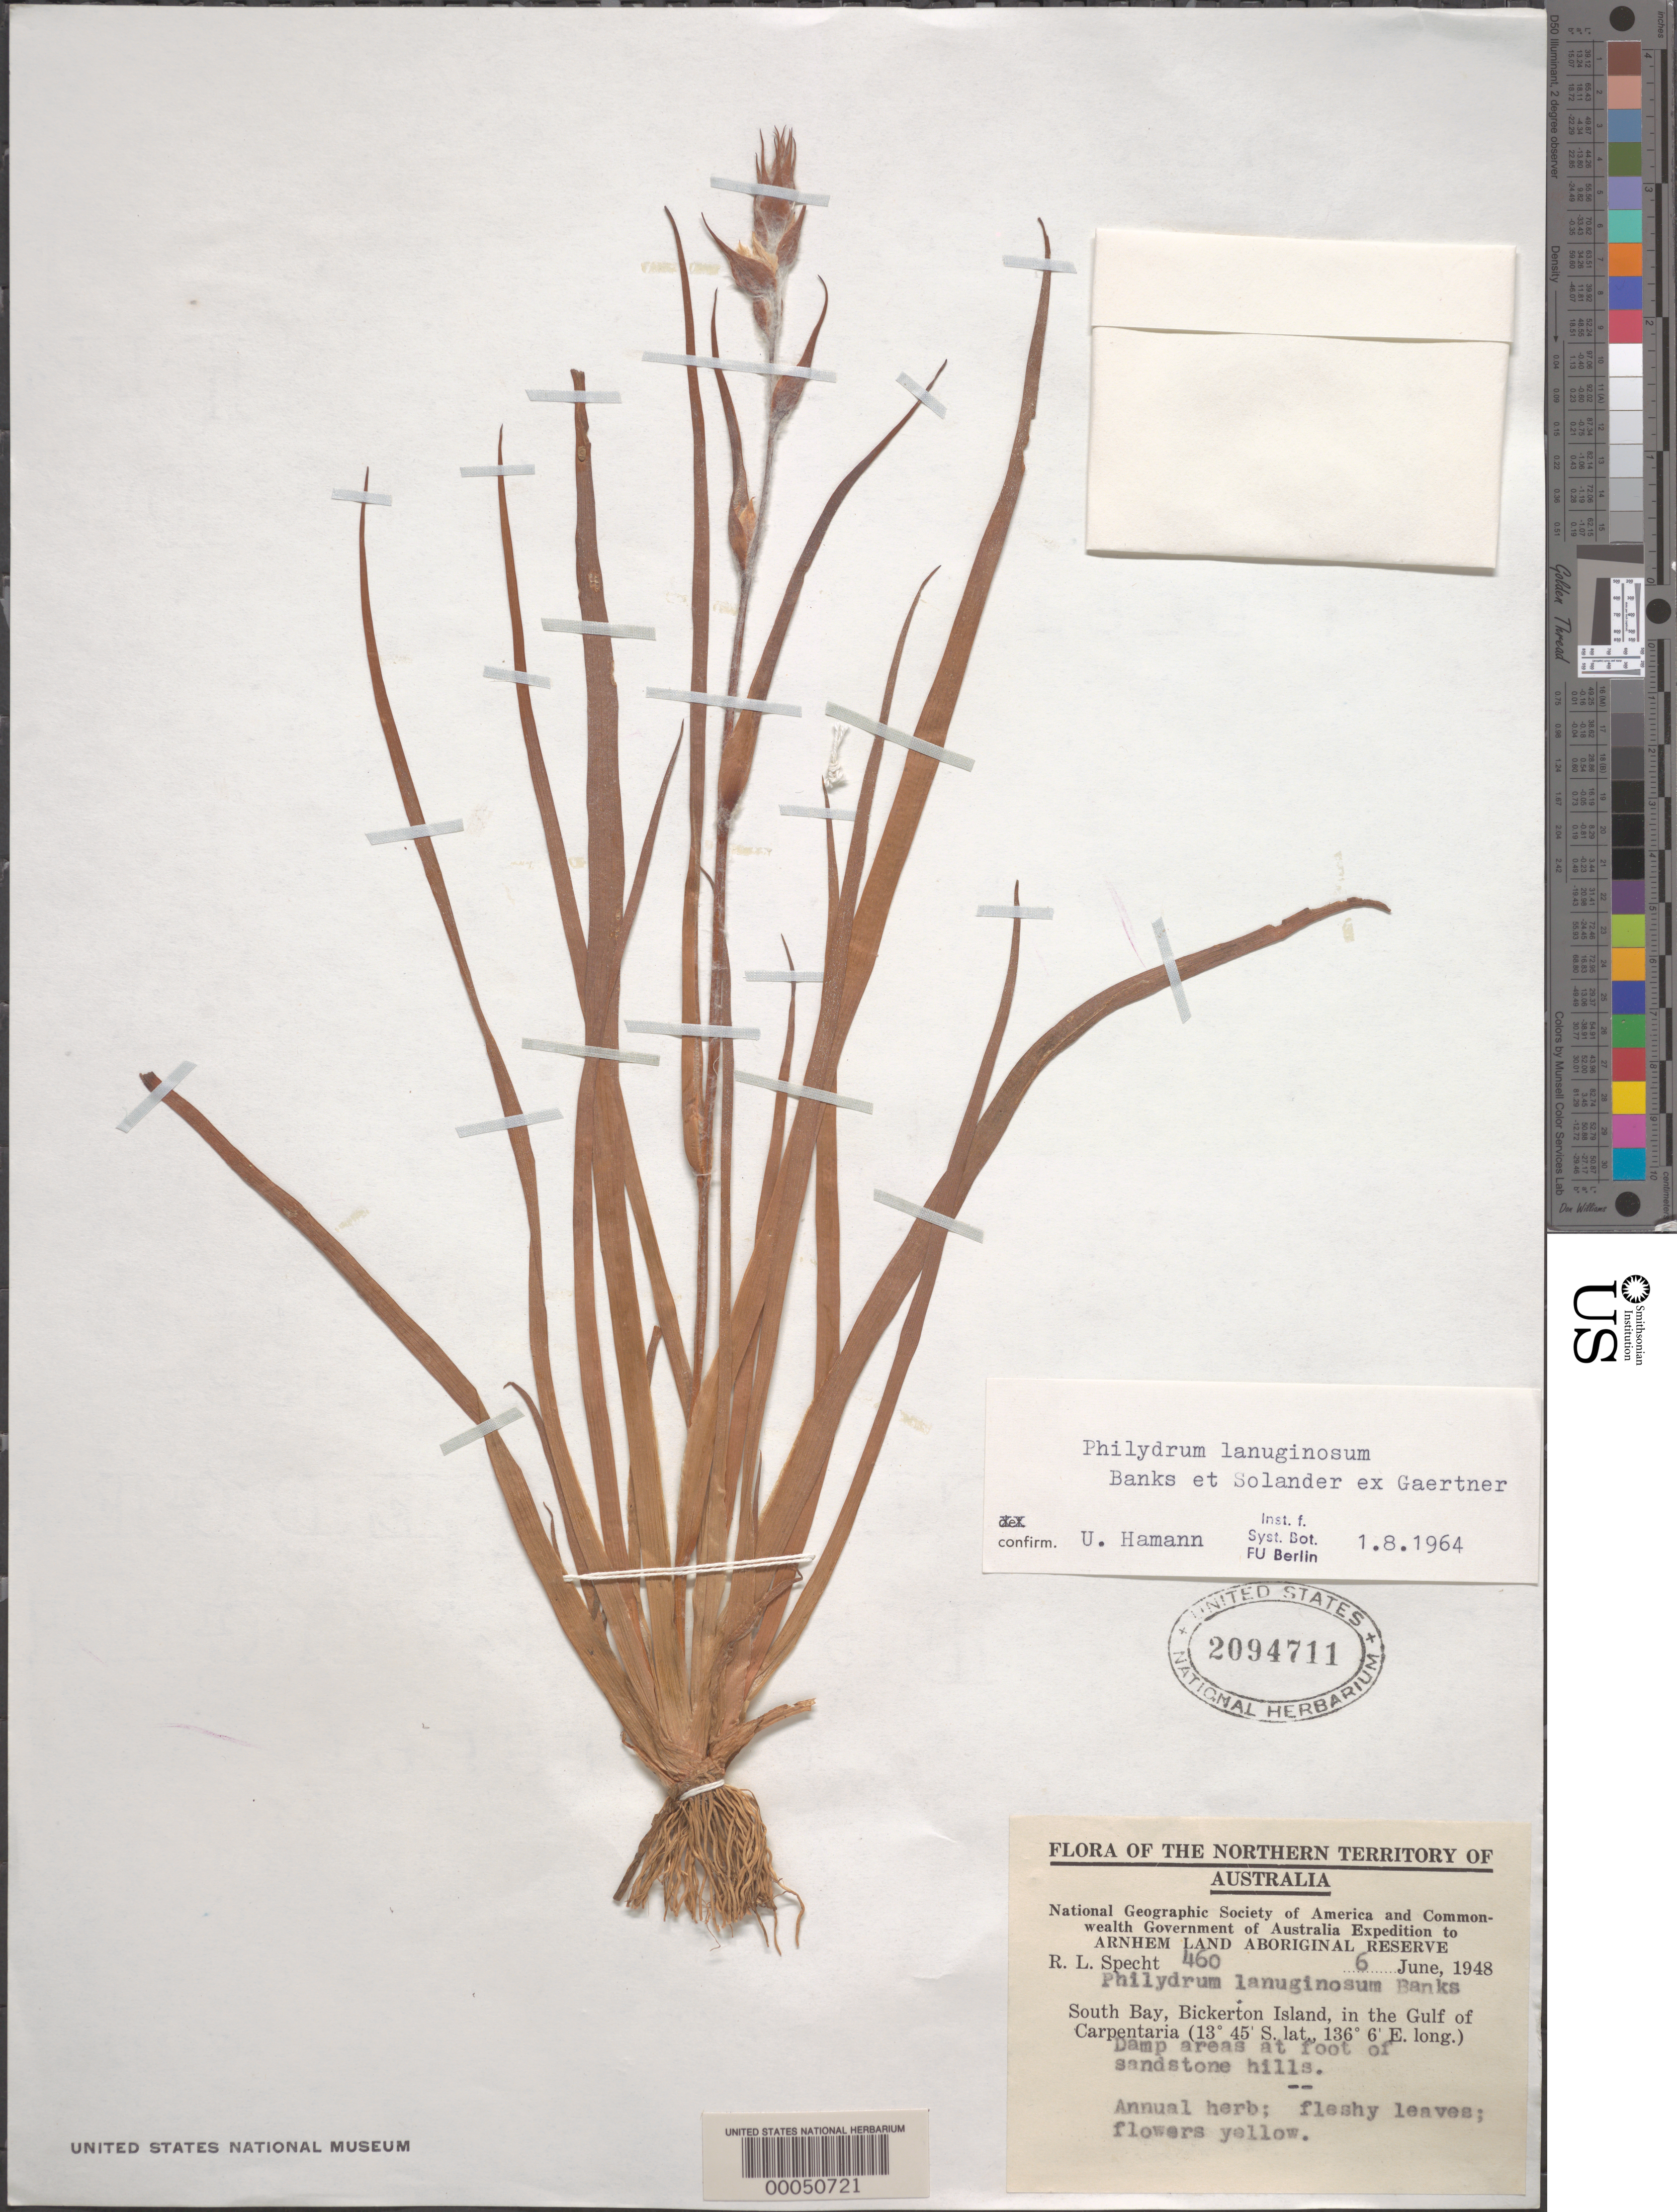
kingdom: Plantae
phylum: Tracheophyta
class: Liliopsida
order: Commelinales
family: Philydraceae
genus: Philydrum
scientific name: Philydrum lanuginosum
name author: Banks & Sol. ex Gaertn.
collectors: R. L. Specht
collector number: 460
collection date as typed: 06 Jun 1948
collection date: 1948-06-06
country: Australia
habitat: Damp areas at foot of sandstone hills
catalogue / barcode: US 2094711